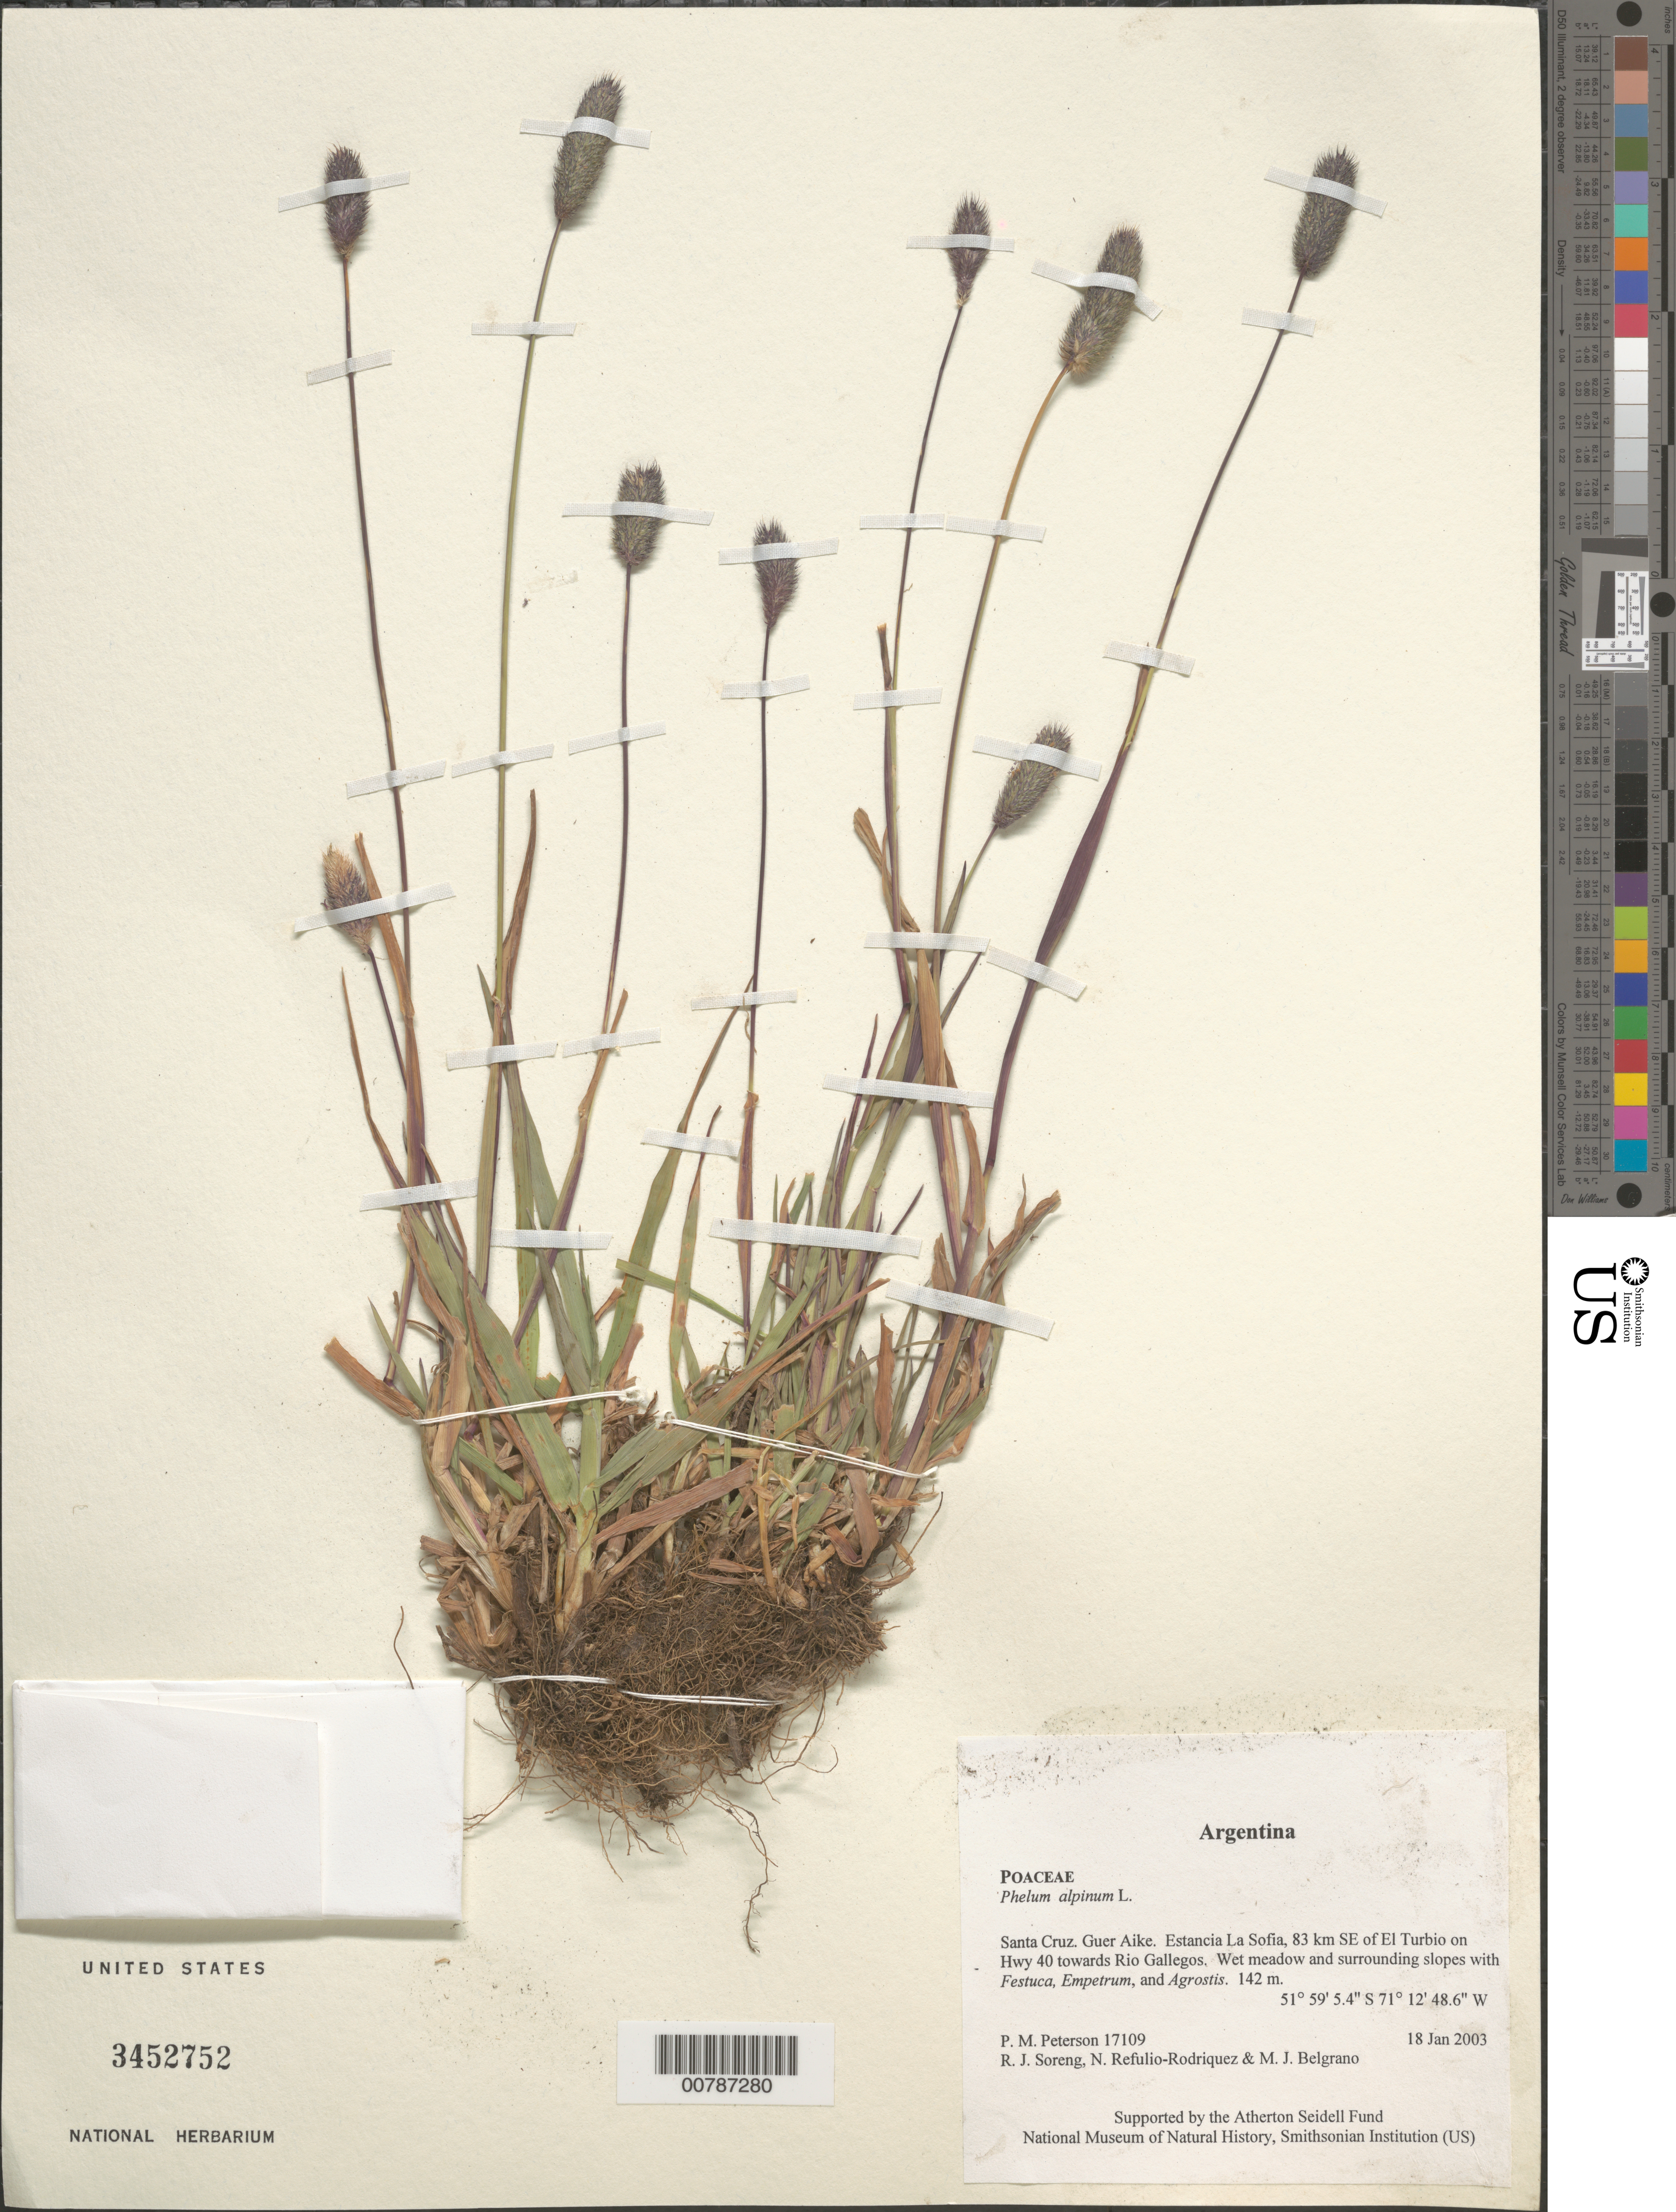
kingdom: Plantae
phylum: Tracheophyta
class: Liliopsida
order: Poales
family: Poaceae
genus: Phleum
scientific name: Phleum alpinum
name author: L.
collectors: P. M. Peterson, R. J. Soreng, N. Refulio-Rodríguez & M. Belgrano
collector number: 17109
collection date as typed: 18 Jan 2003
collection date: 2003-01-18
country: Argentina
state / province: Santa Cruz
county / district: Guer Aike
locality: Estancia La Sofia, 83 km SE of El Turbio on Hwy 40 towards Rio Gallegos. Wet meadow and surrounding slopes with Festuca, Empetrum, and Agrostis.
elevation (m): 142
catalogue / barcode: US 3452752